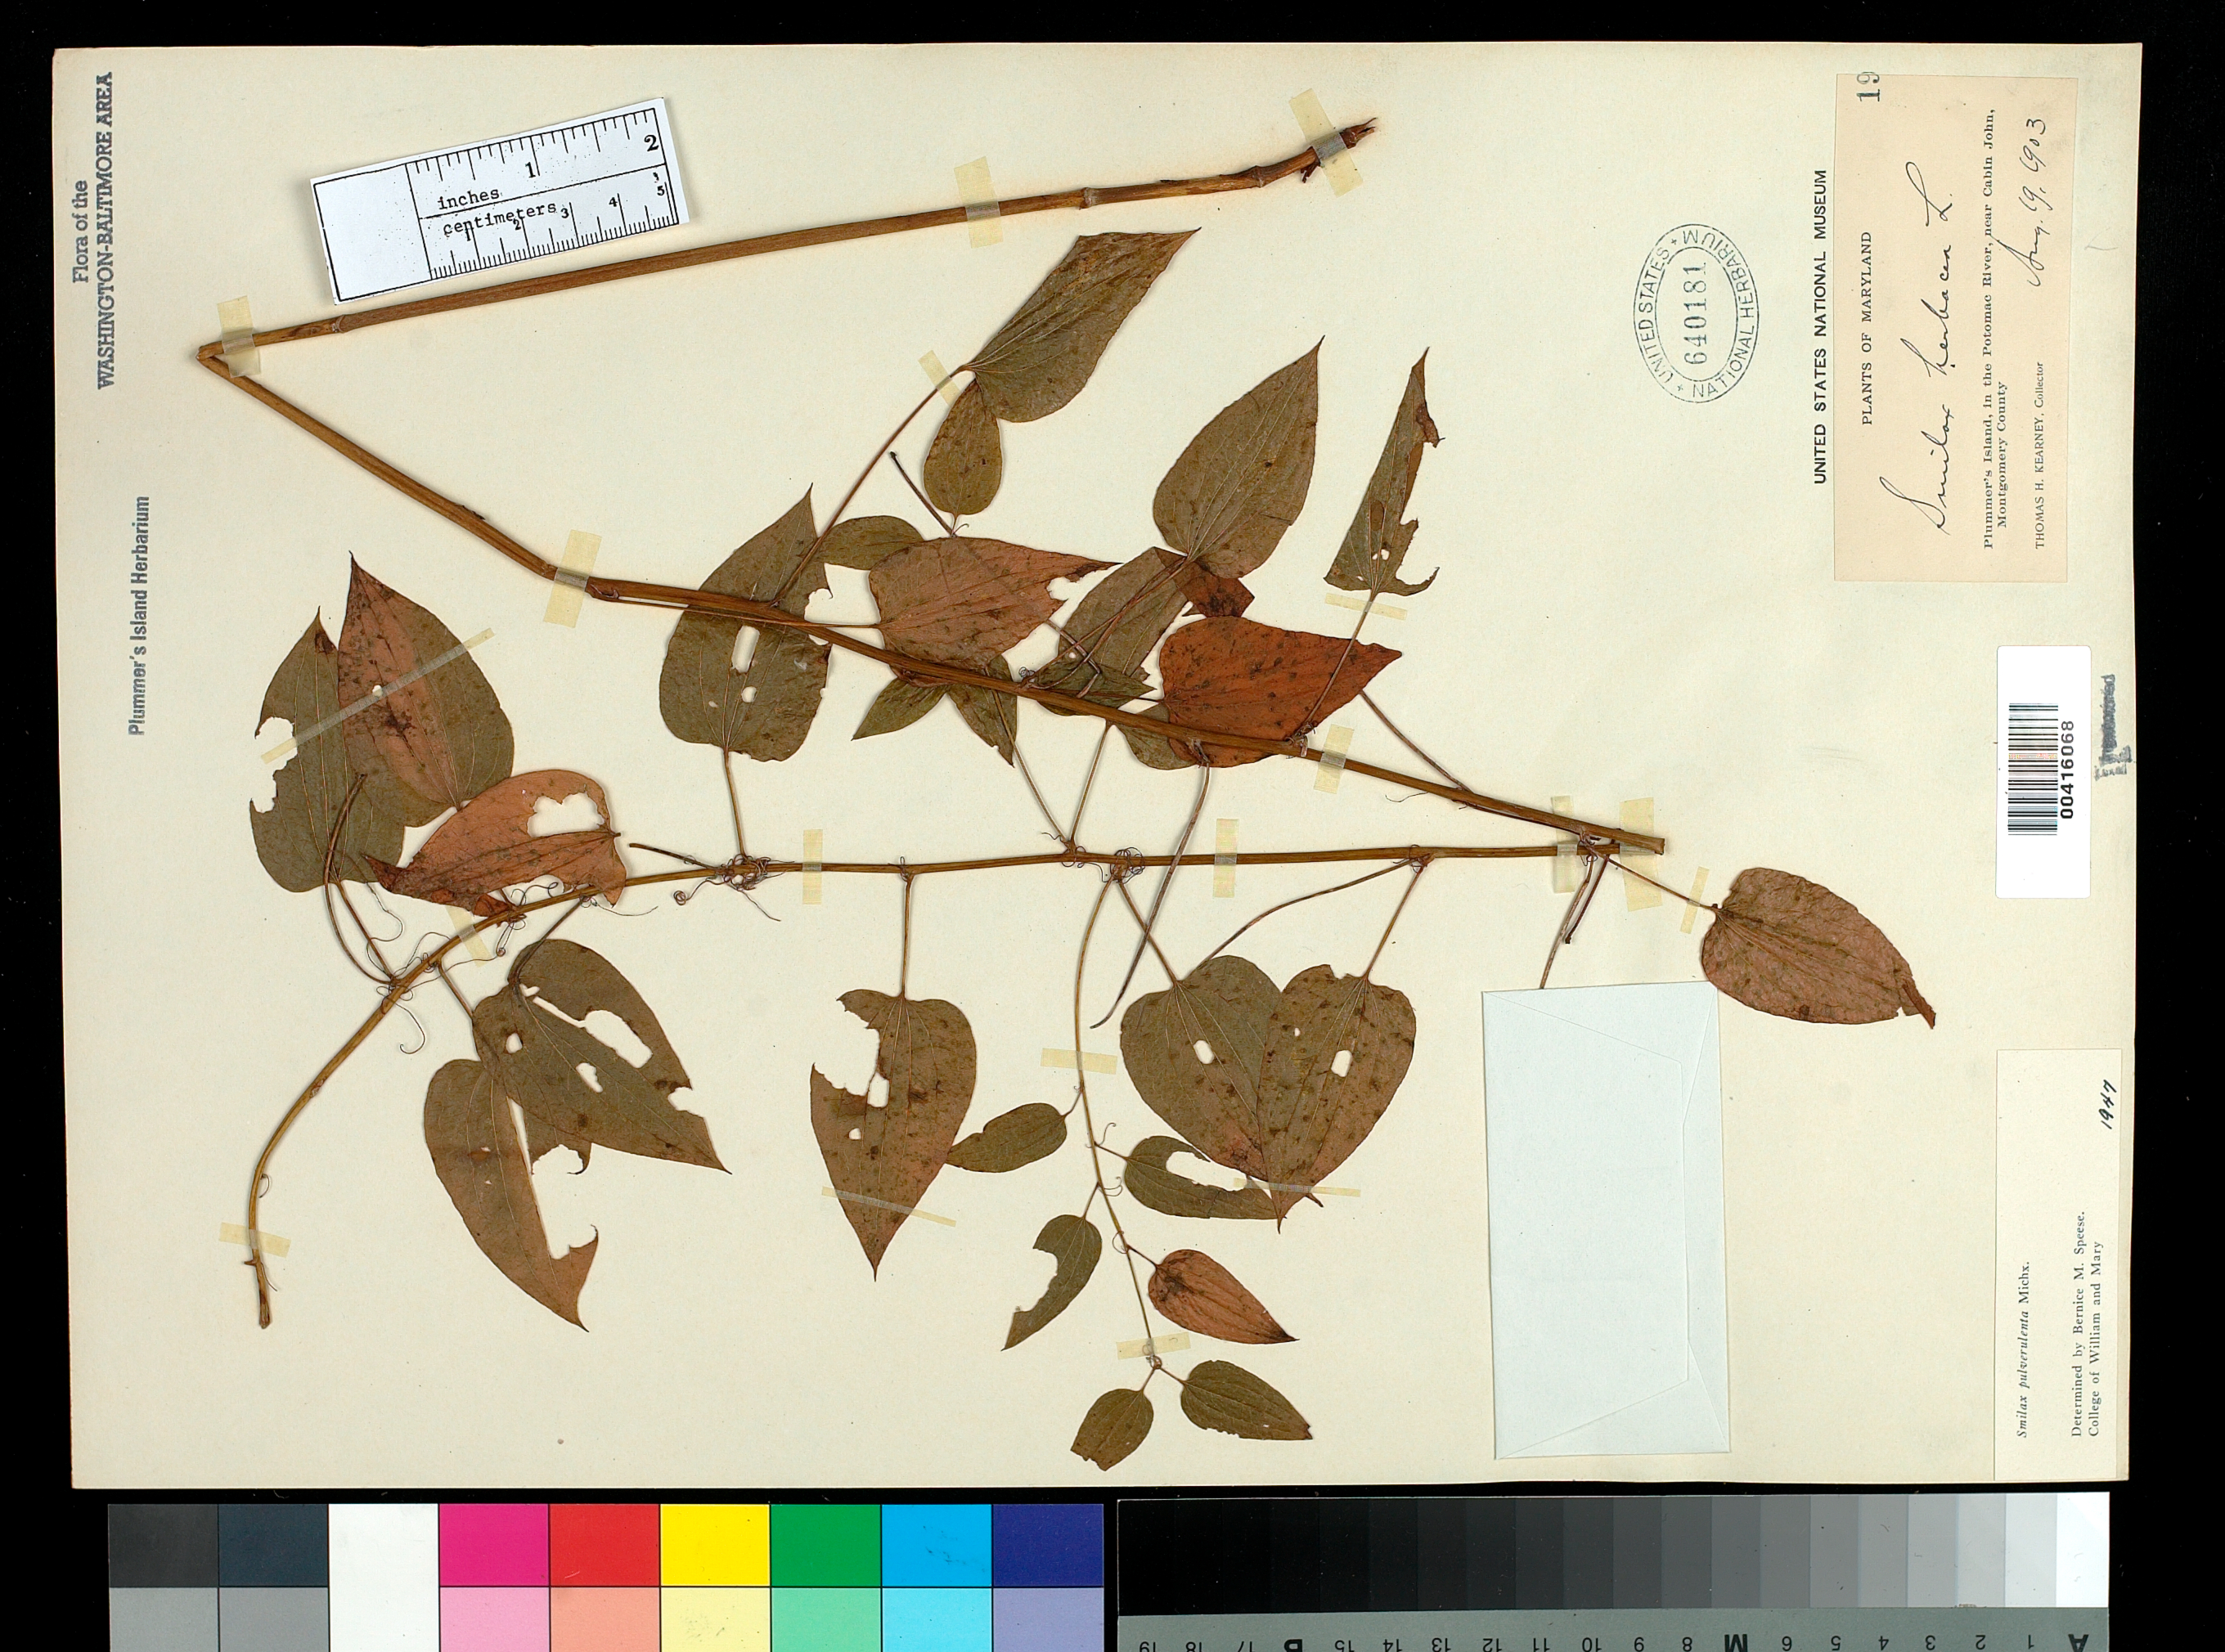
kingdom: Plantae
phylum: Tracheophyta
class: Liliopsida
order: Liliales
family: Smilacaceae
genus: Smilax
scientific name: Smilax pulverulenta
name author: Michx.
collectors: T. H. Kearney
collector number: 19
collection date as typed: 19 Aug 1903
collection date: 1903-08-19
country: United States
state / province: Maryland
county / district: Montgomery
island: Plummers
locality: Plummer's Island C. & O. Canal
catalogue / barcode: US 640181